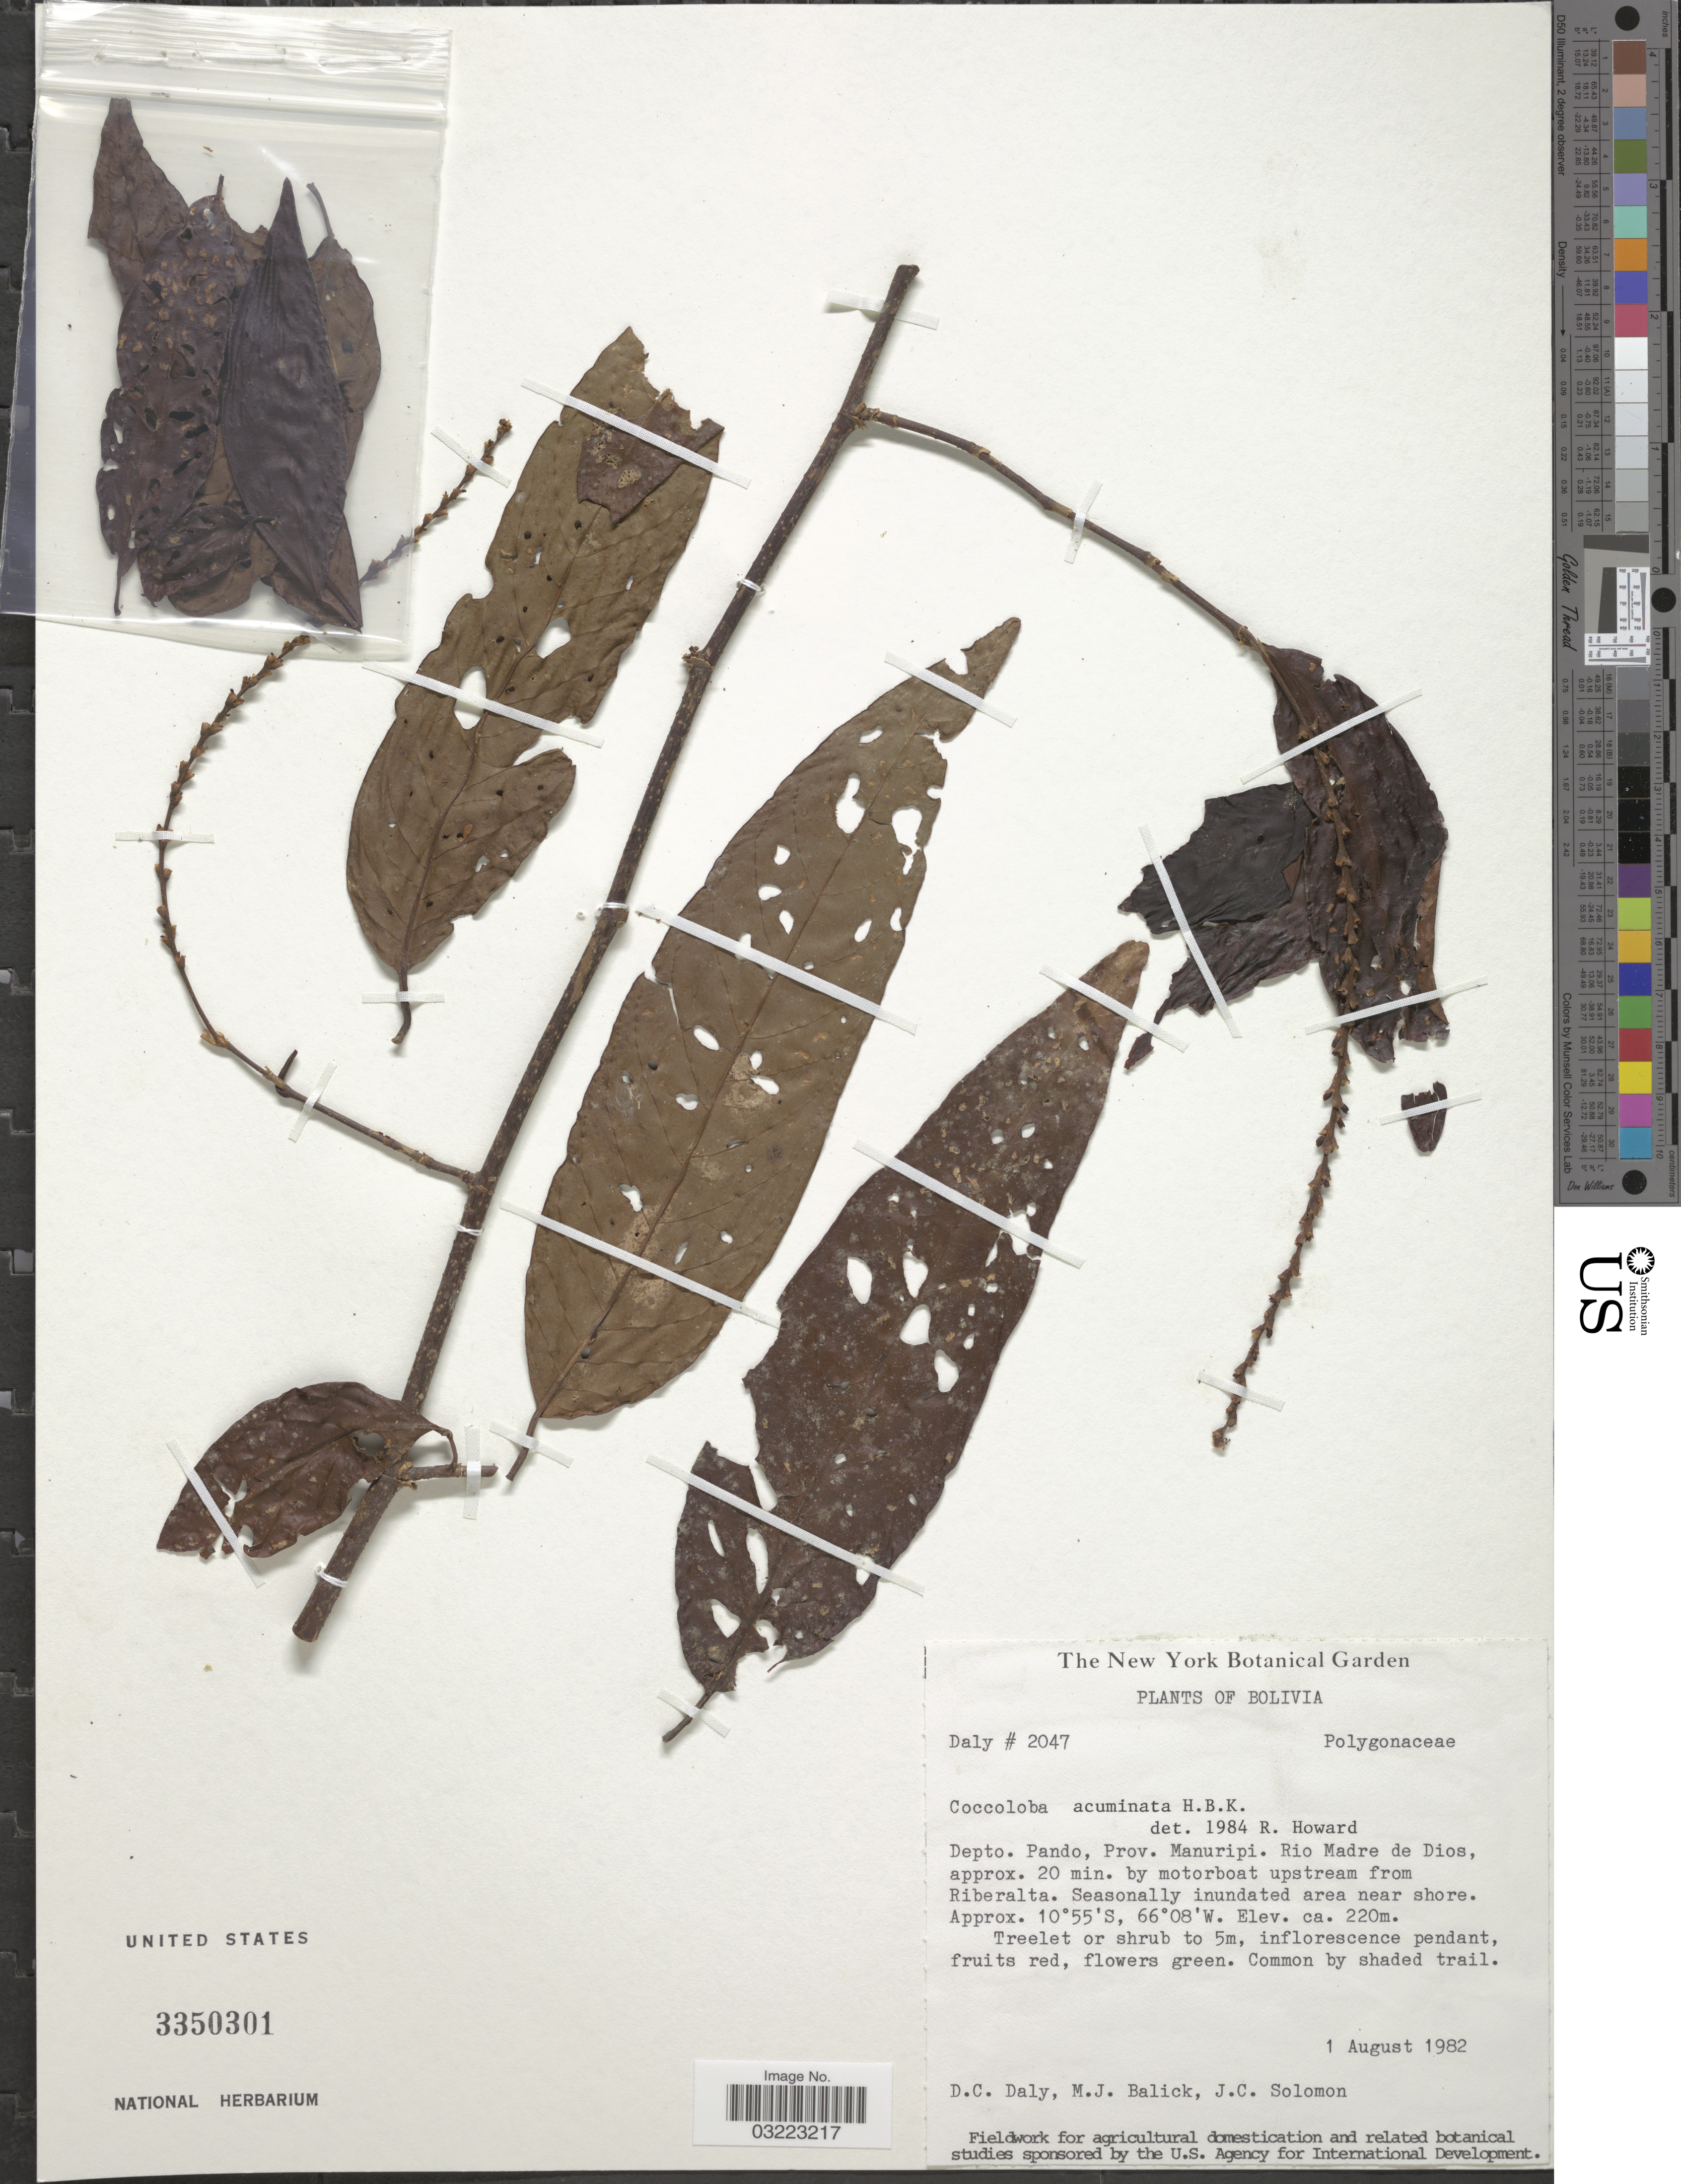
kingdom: Plantae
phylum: Tracheophyta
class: Magnoliopsida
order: Caryophyllales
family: Polygonaceae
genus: Coccoloba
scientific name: Coccoloba acuminata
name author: Kunth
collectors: D. C. Daly, M. J. Balick & J. C. Solomon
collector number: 2047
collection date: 1982-08-01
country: Bolivia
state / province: Pando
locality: Depto. Pando, Prov. Manuripi. Rio Madre de Dios, approx. 20 min. by motorboat upstream from Riberalta.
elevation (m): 220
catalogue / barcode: US 3350301